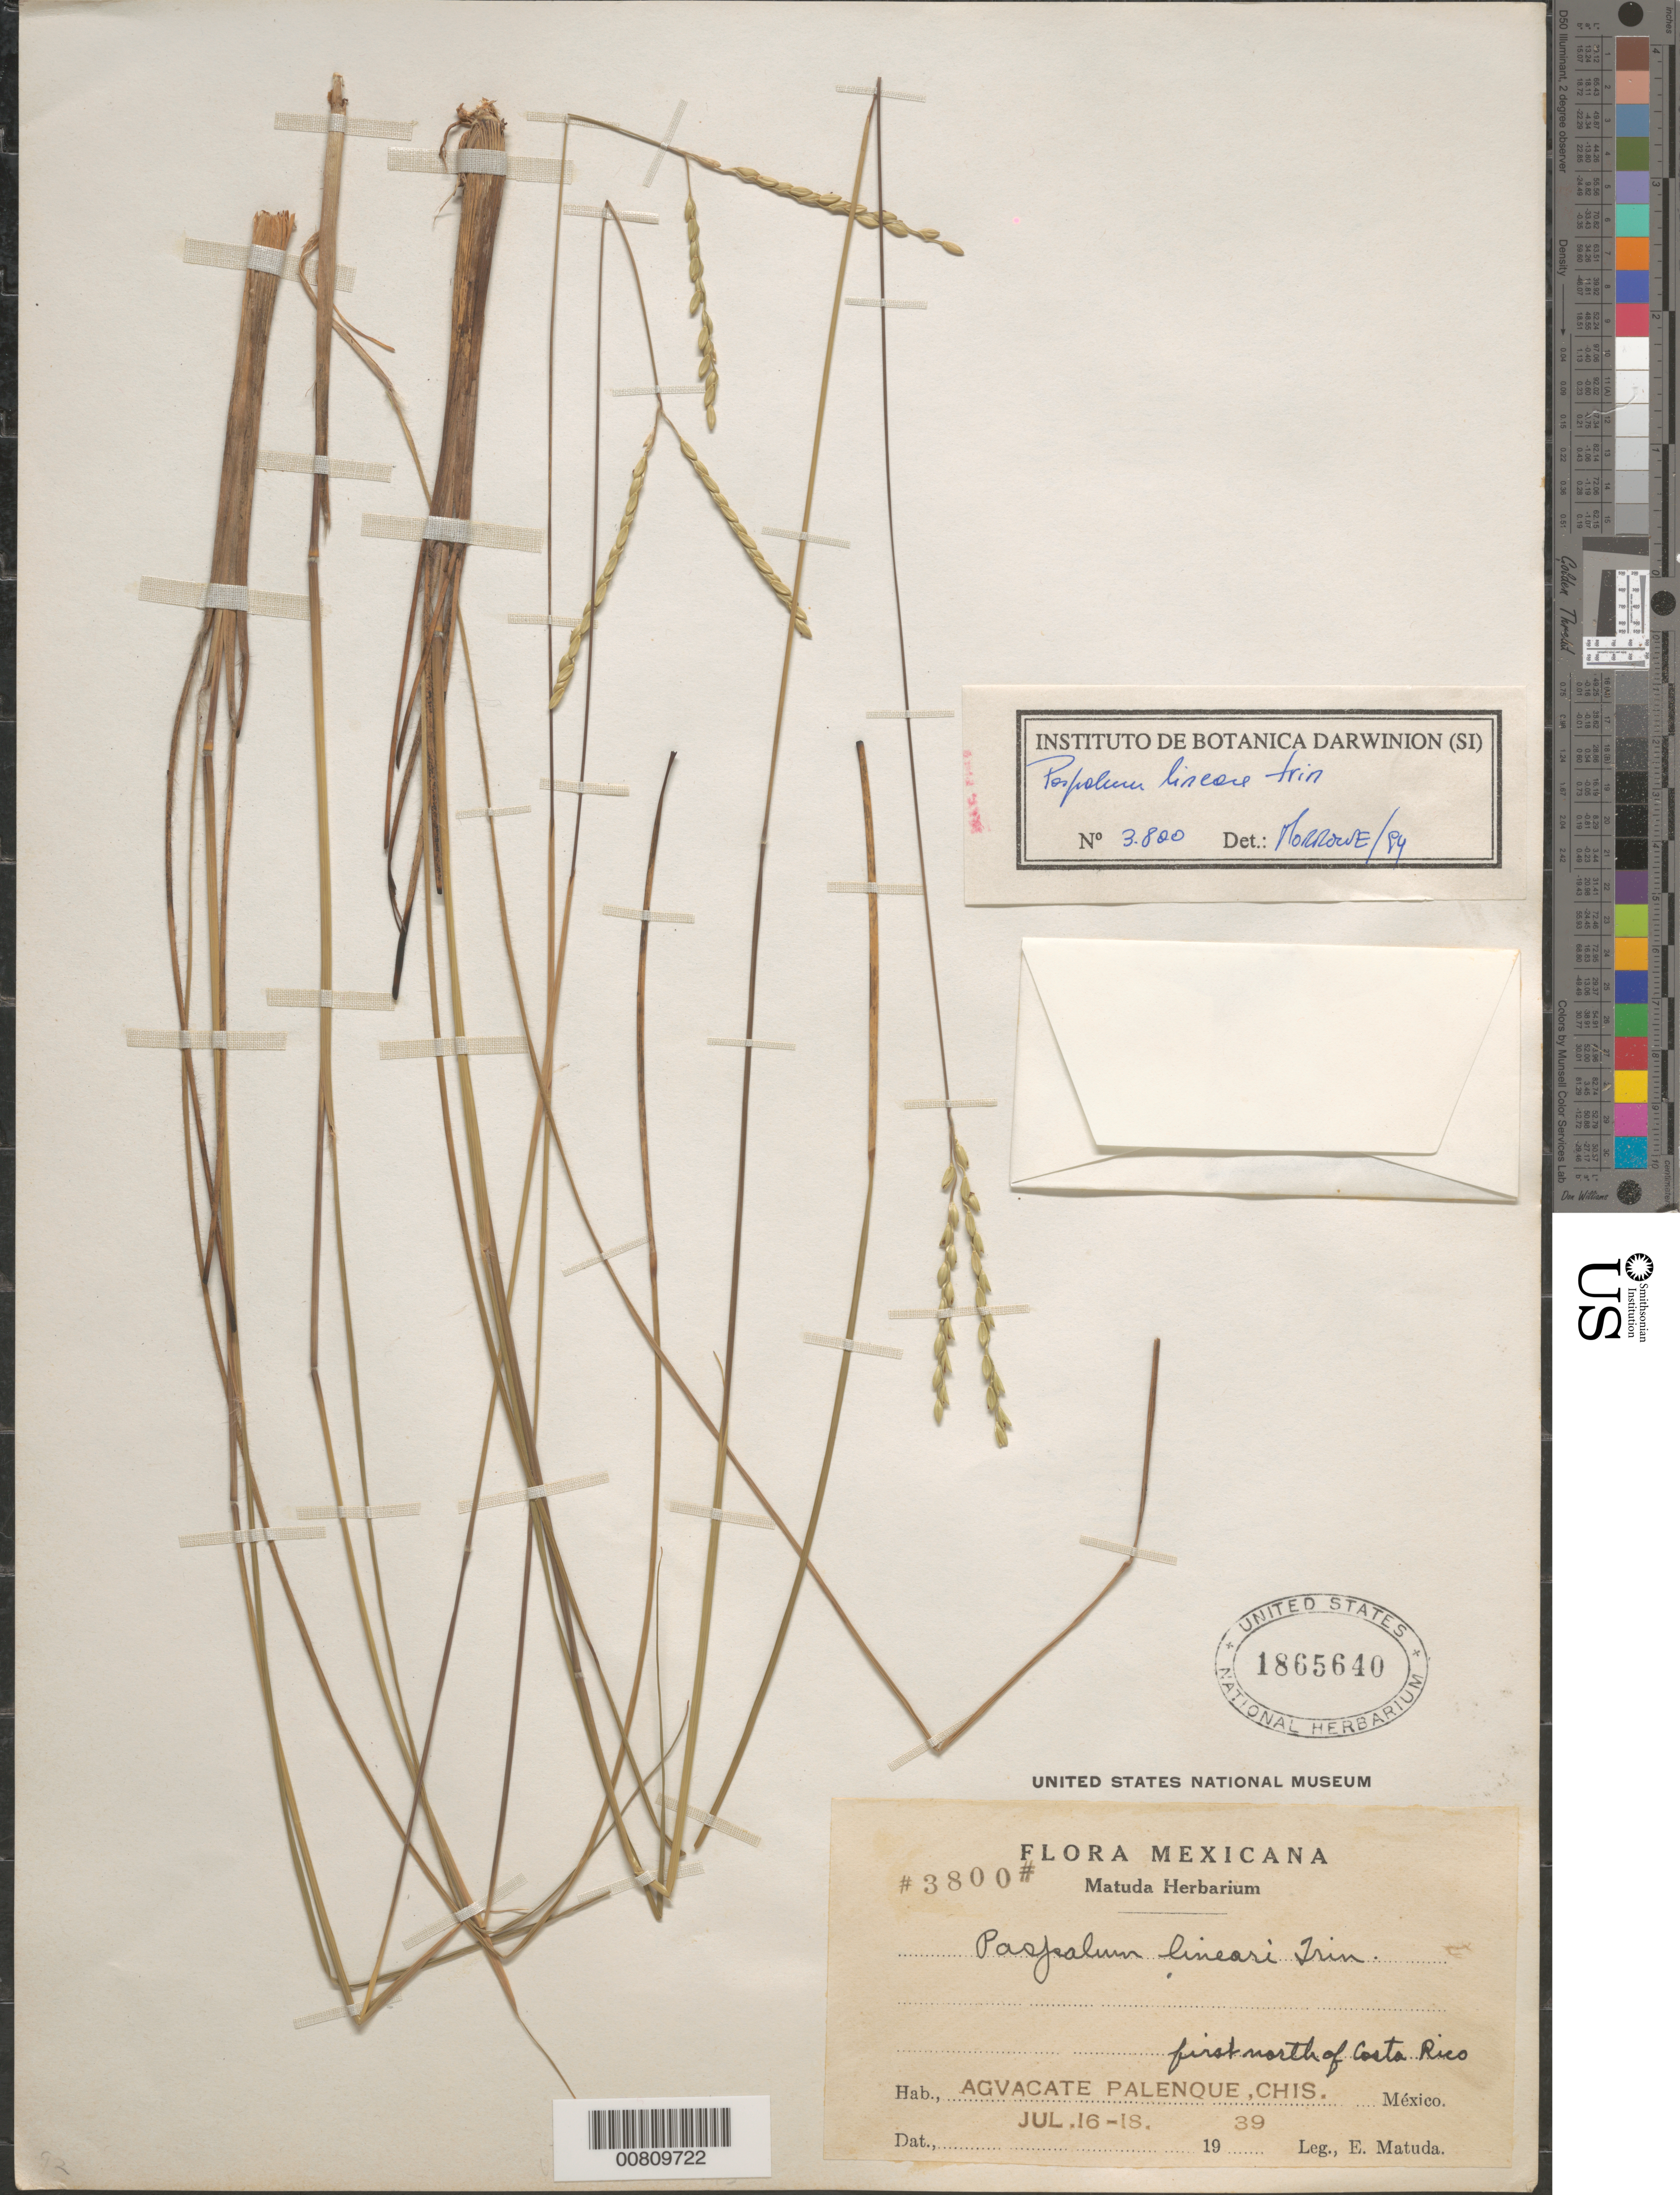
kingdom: Plantae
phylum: Tracheophyta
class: Liliopsida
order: Poales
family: Poaceae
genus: Paspalum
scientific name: Paspalum lineare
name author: Trin.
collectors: E. Matuda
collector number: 3800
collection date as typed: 16 Jul 1939 to 18 Jul 1939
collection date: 1939-07-16/1939-07-18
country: Mexico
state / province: Chiapas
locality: Agvacate, Palenque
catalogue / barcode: US 1865640